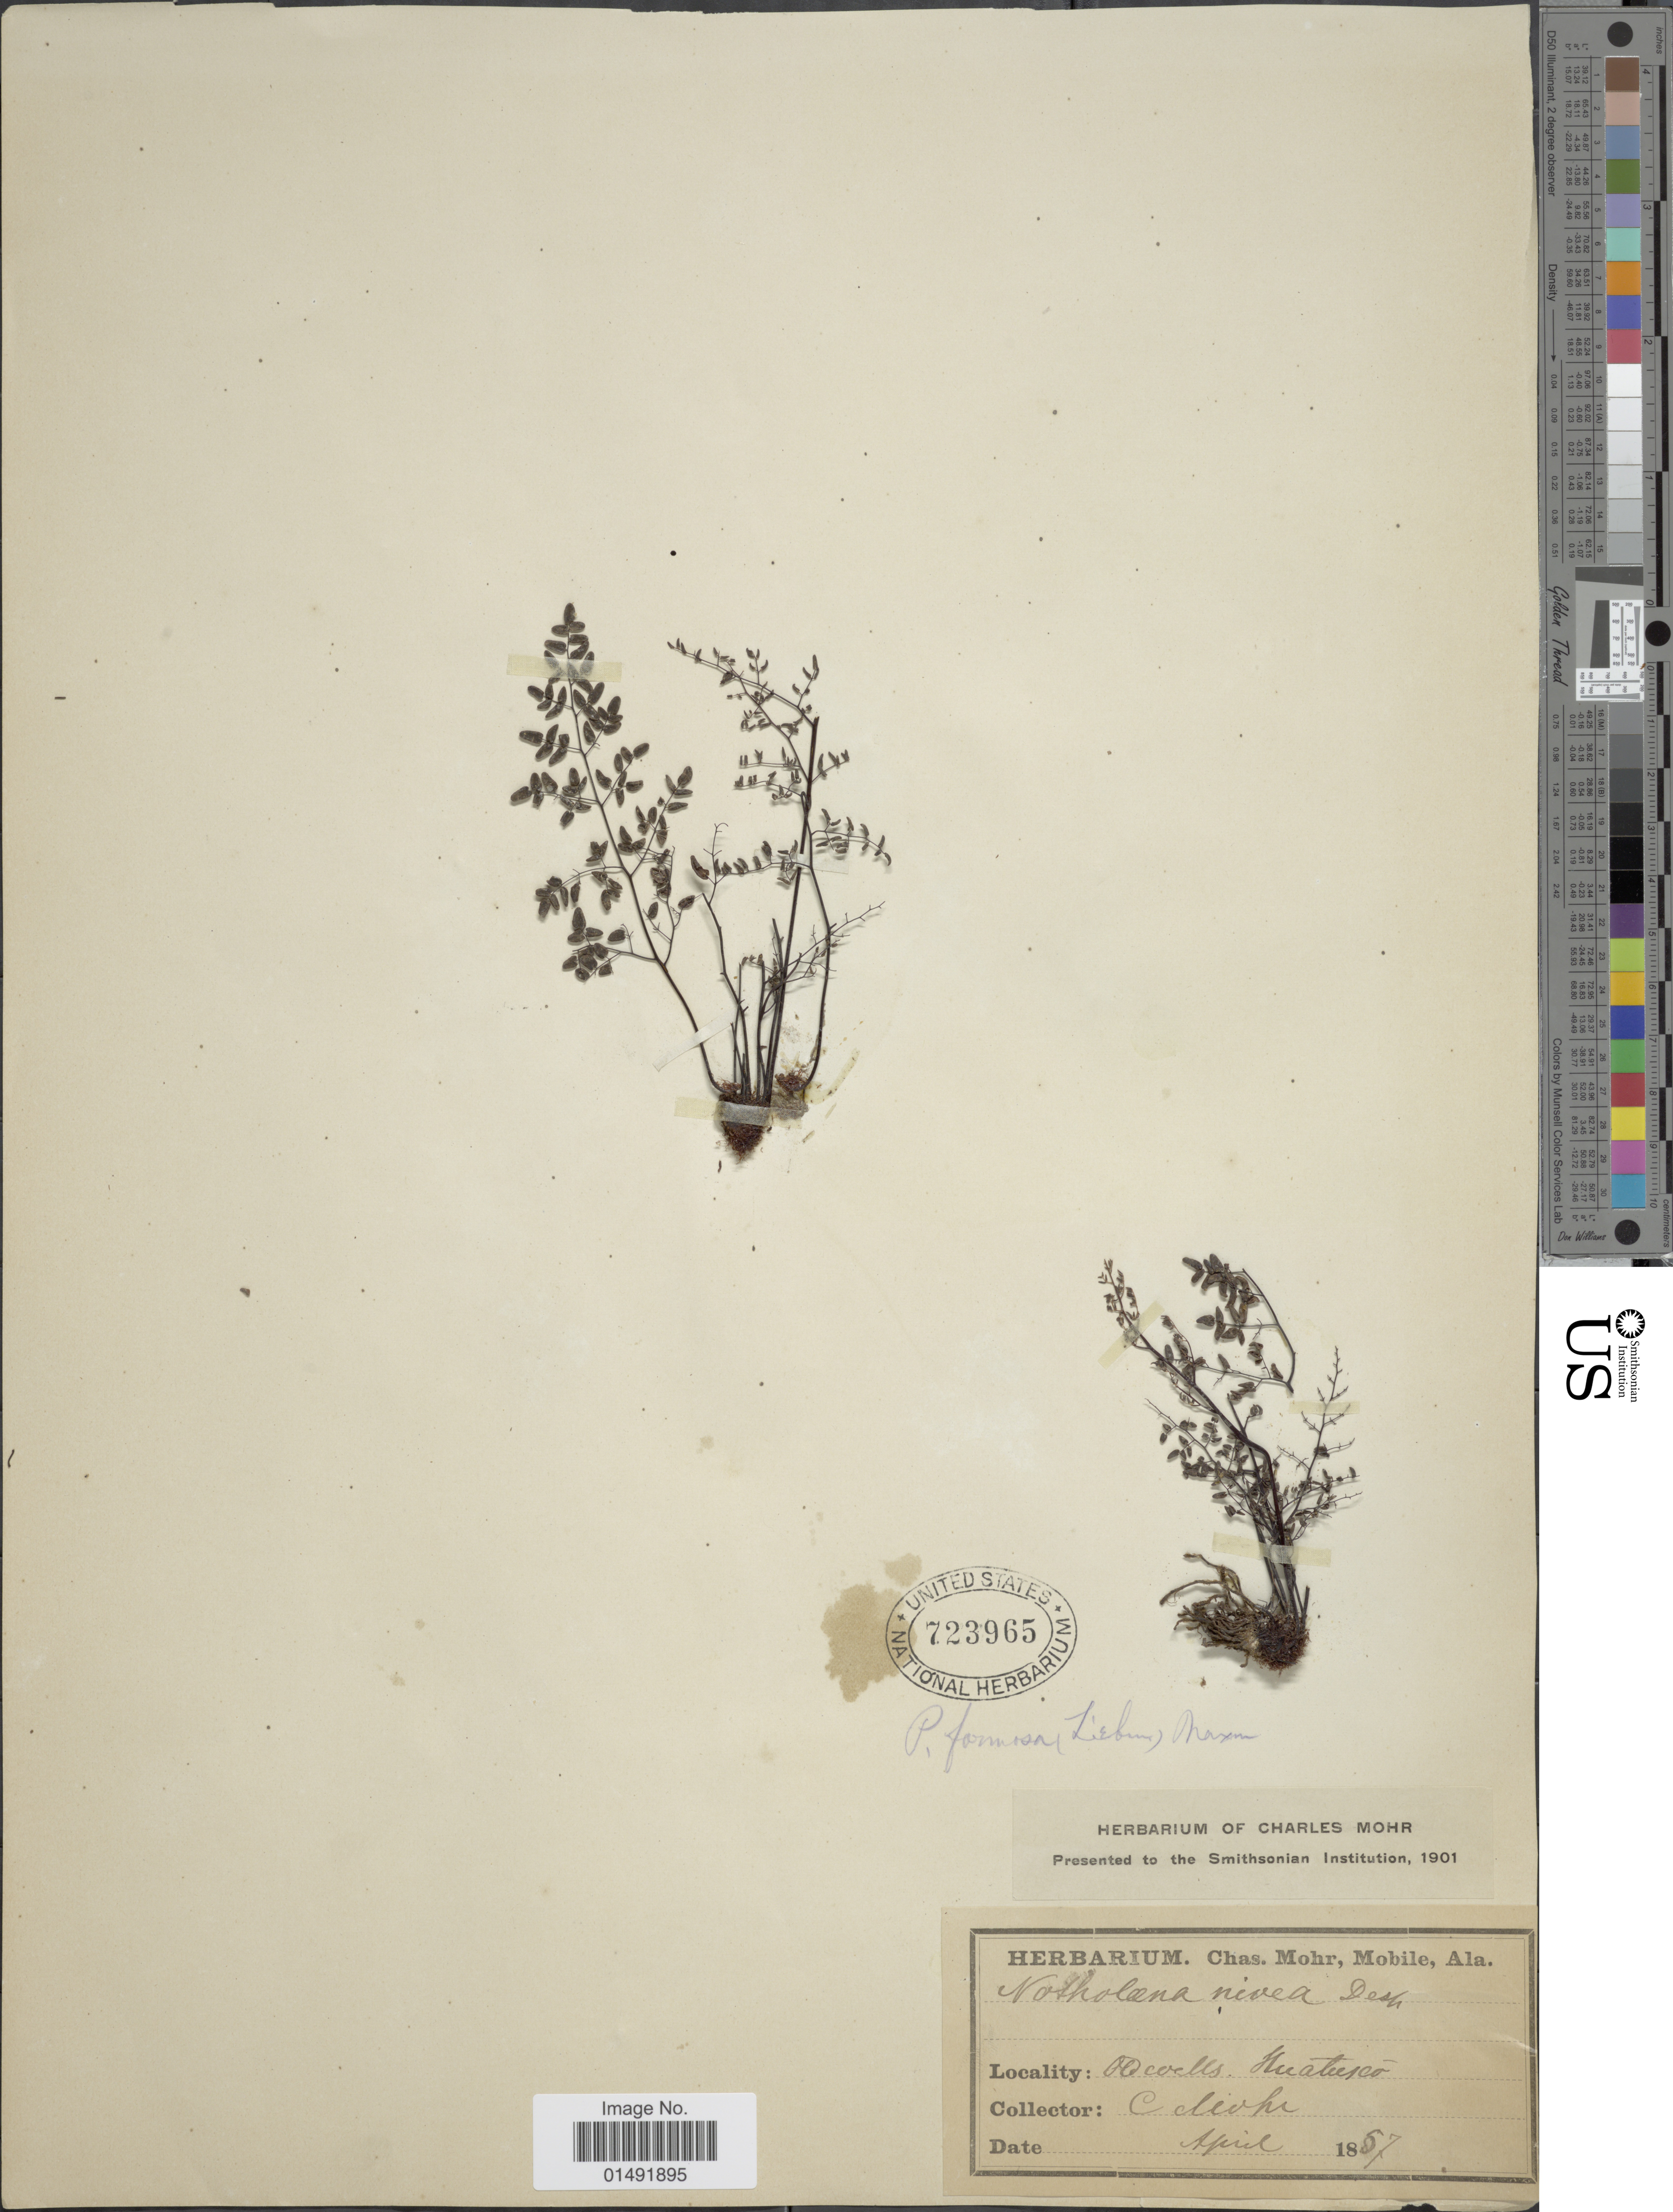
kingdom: Plantae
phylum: Tracheophyta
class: Polypodiopsida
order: Polypodiales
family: Pteridaceae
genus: Pellaea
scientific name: Pellaea formosa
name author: (Liebm.) Maxon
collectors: C. T. Mohr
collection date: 1857-04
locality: [illegible text], Huatepec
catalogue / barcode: US 723965